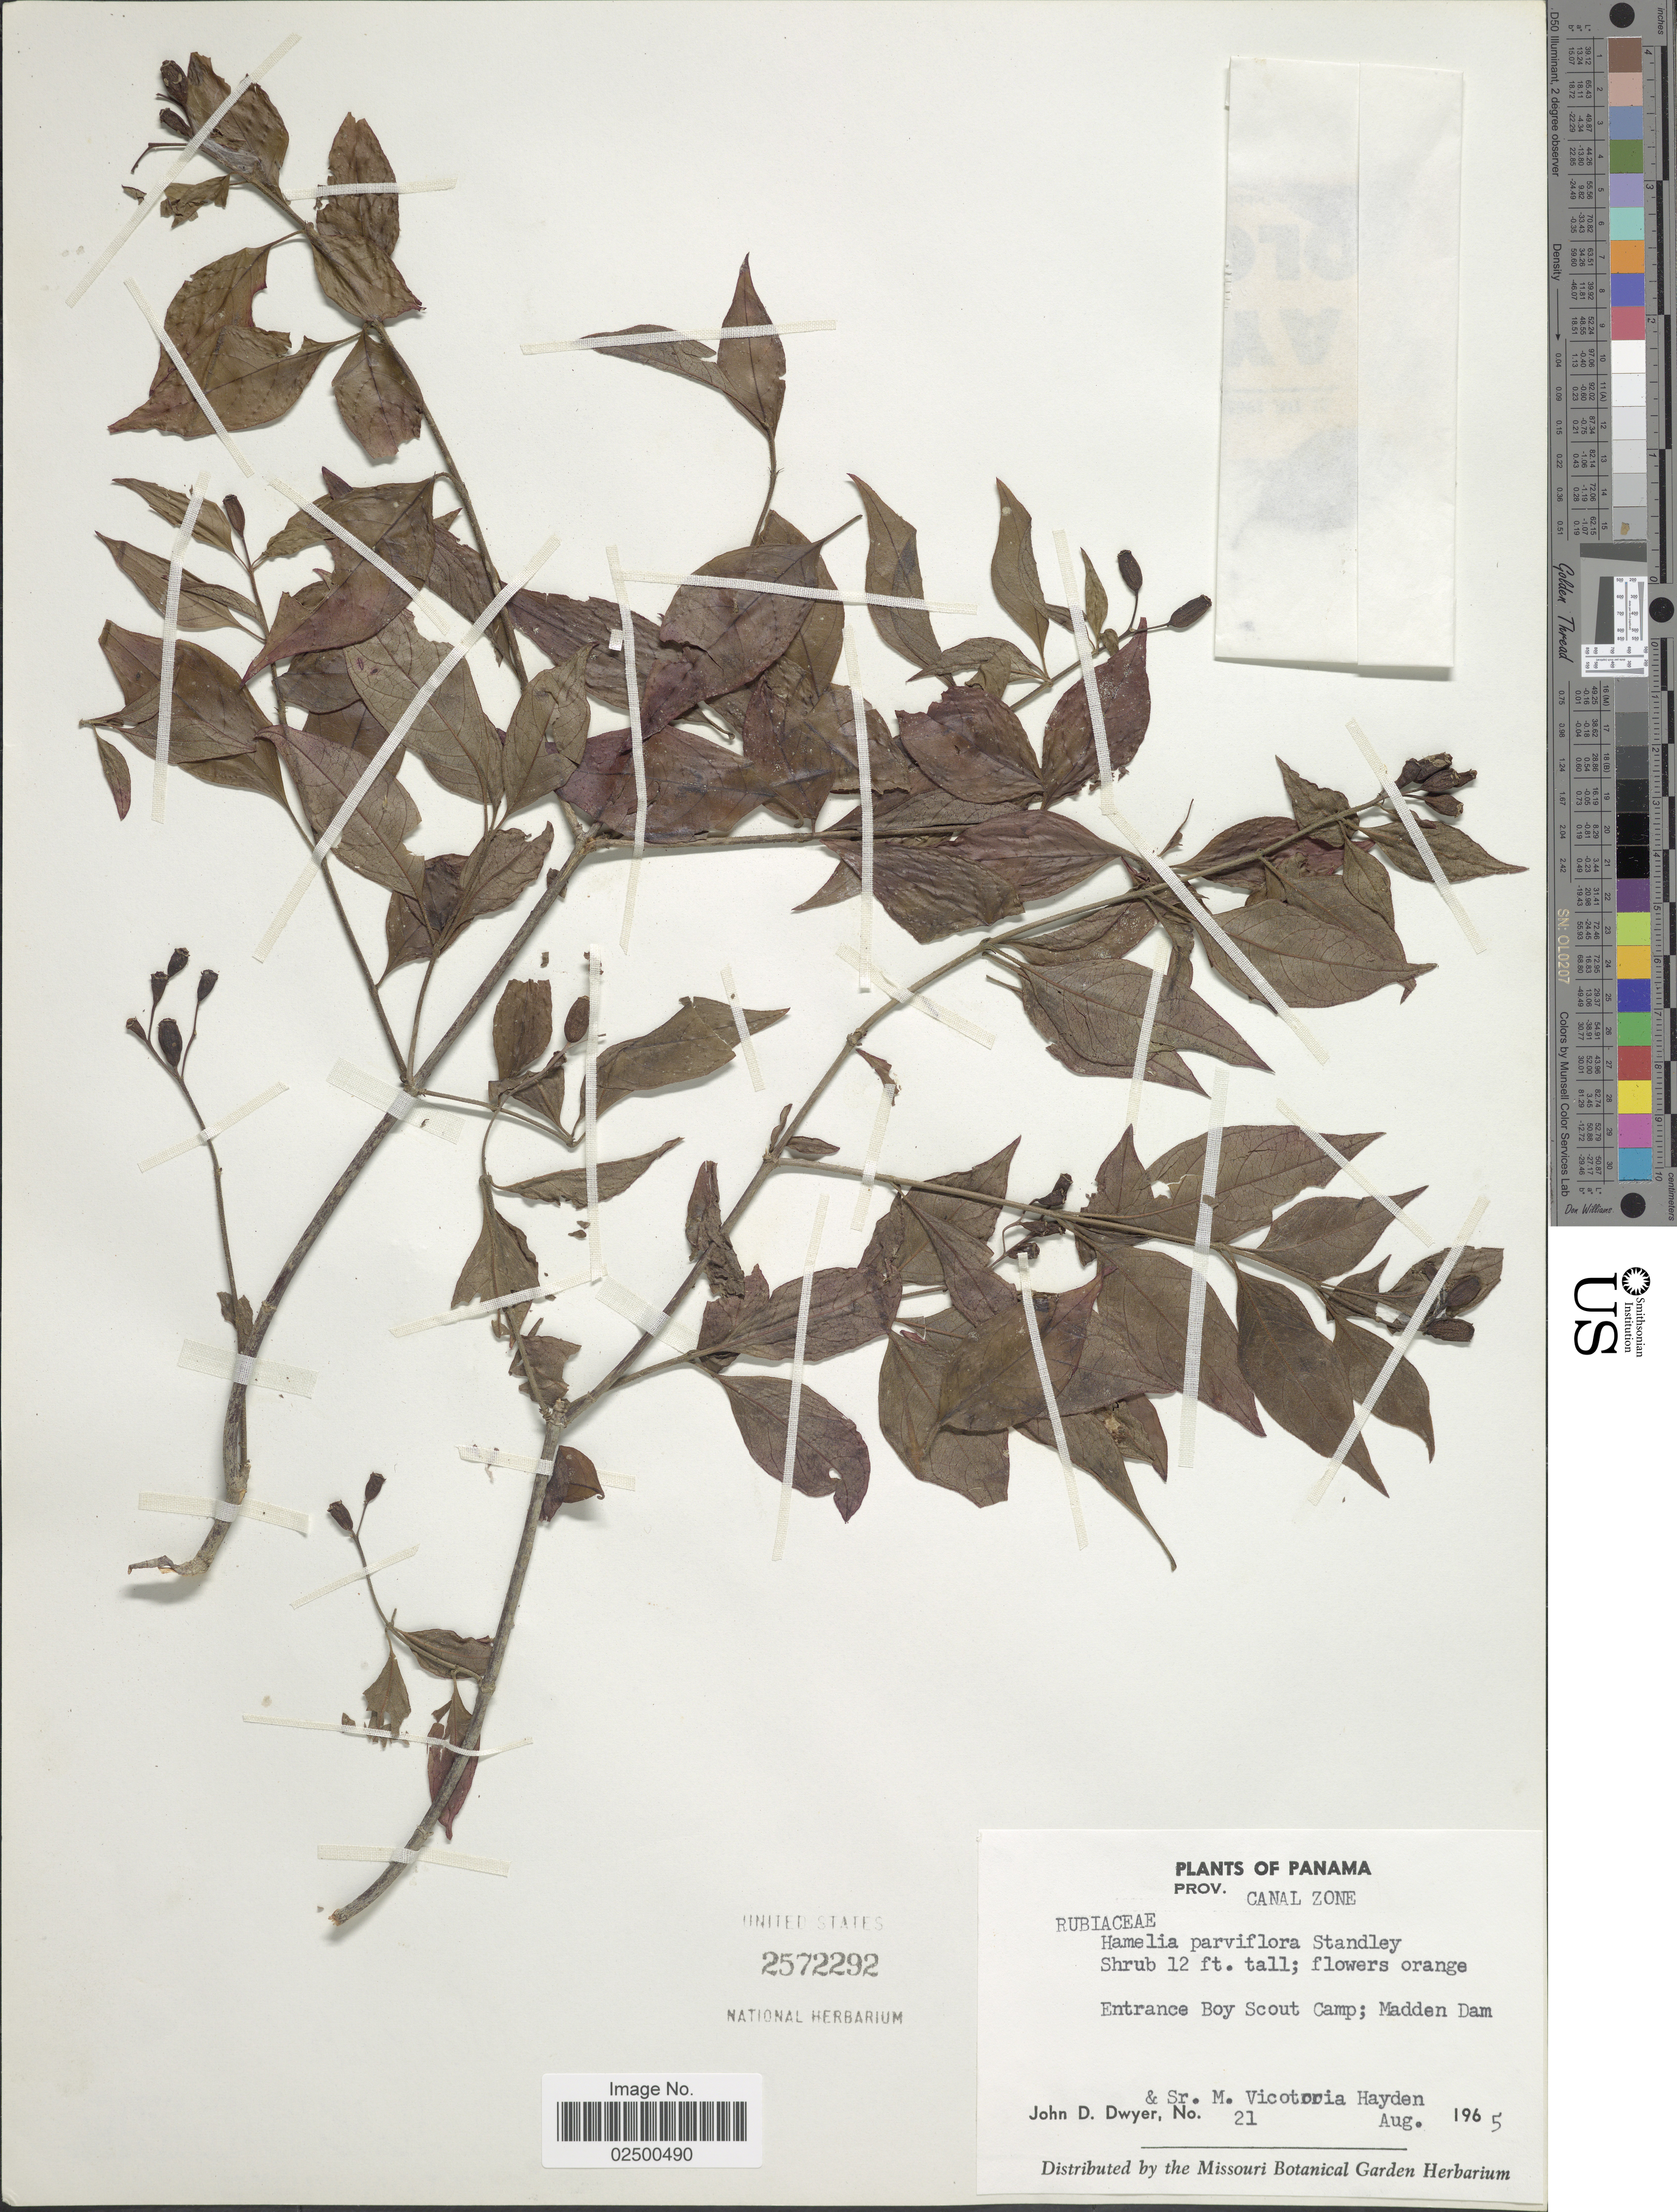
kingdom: Plantae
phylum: Tracheophyta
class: Magnoliopsida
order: Gentianales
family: Rubiaceae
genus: Hamelia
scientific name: Hamelia axillaris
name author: Sw.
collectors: M.V. Hayden & J. D. Dwyer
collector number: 21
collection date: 1965-08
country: Panama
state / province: Colón / Panamá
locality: Prov. Canal Zone, Entrance Boy Scout Camp, Madden Dam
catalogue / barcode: US 2572292